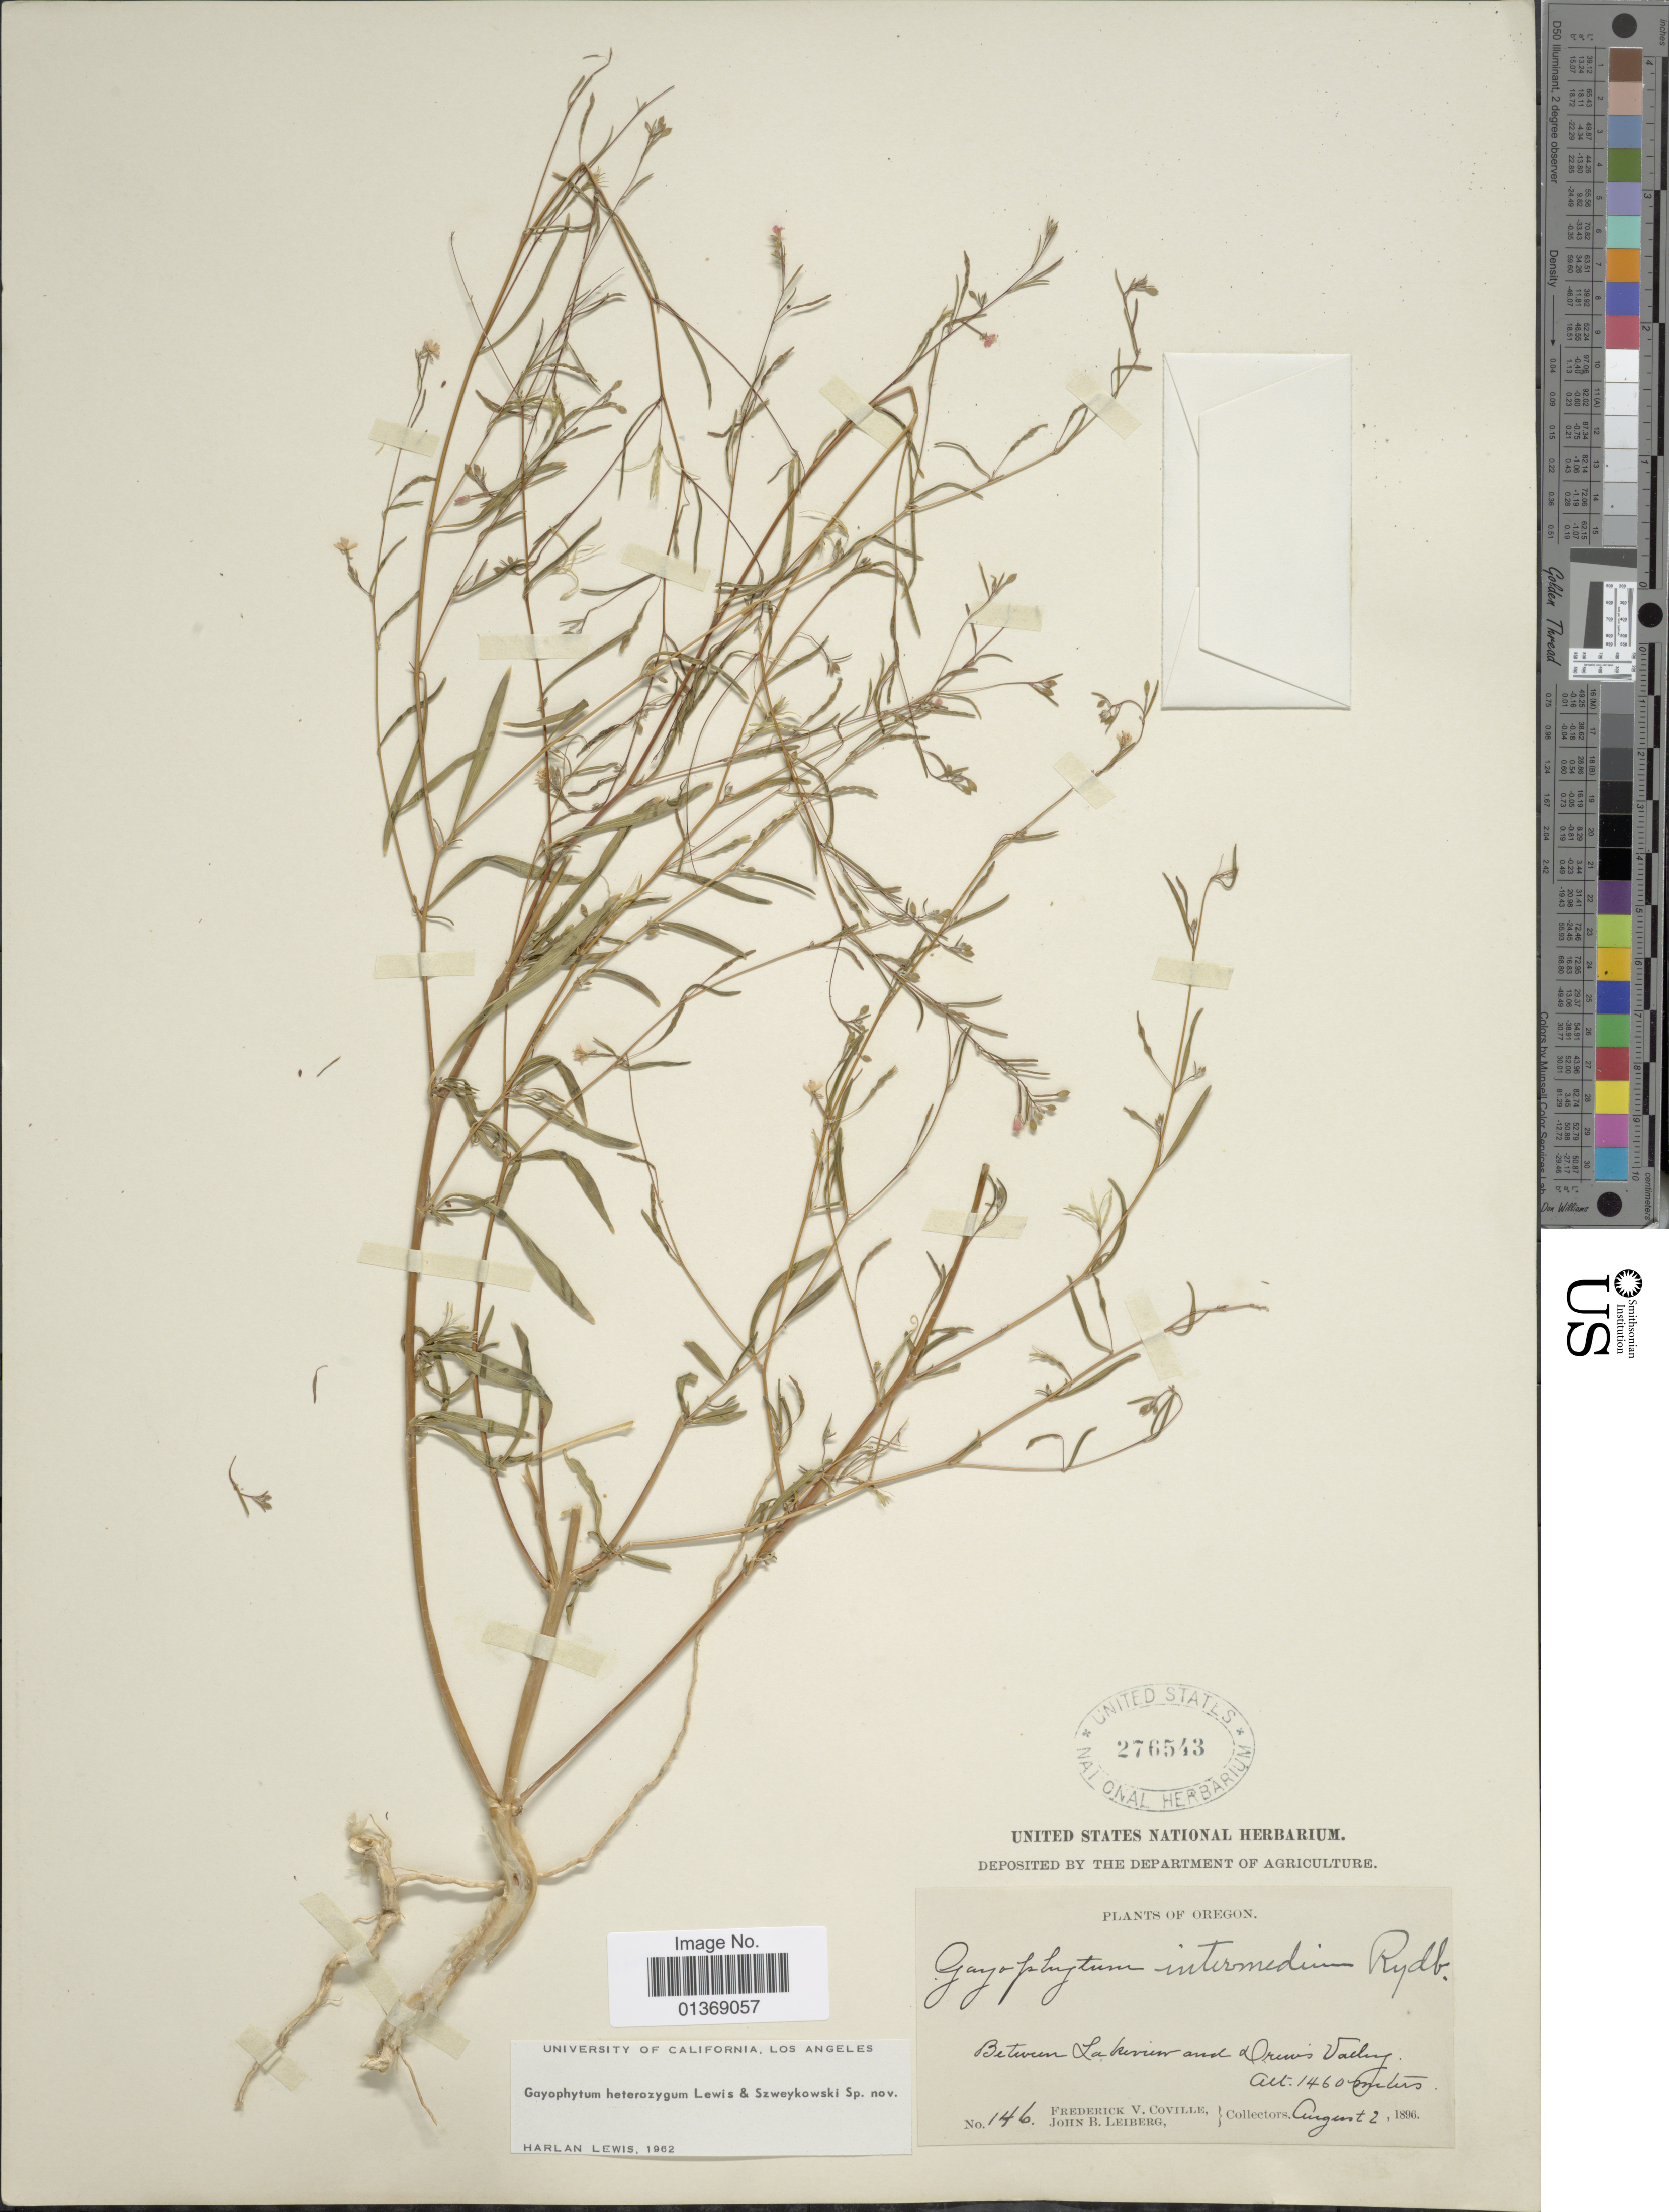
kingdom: Plantae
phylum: Tracheophyta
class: Magnoliopsida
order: Myrtales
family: Onagraceae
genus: Gayophytum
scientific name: Gayophytum heterozygum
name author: F. H. Lewis & Szweyk.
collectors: F. V. Coville & J. B. Leiberg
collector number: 146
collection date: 1896-08-02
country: United States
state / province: Oregon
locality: Between Lakeview and Drives Valley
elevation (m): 1460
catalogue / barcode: US 276543